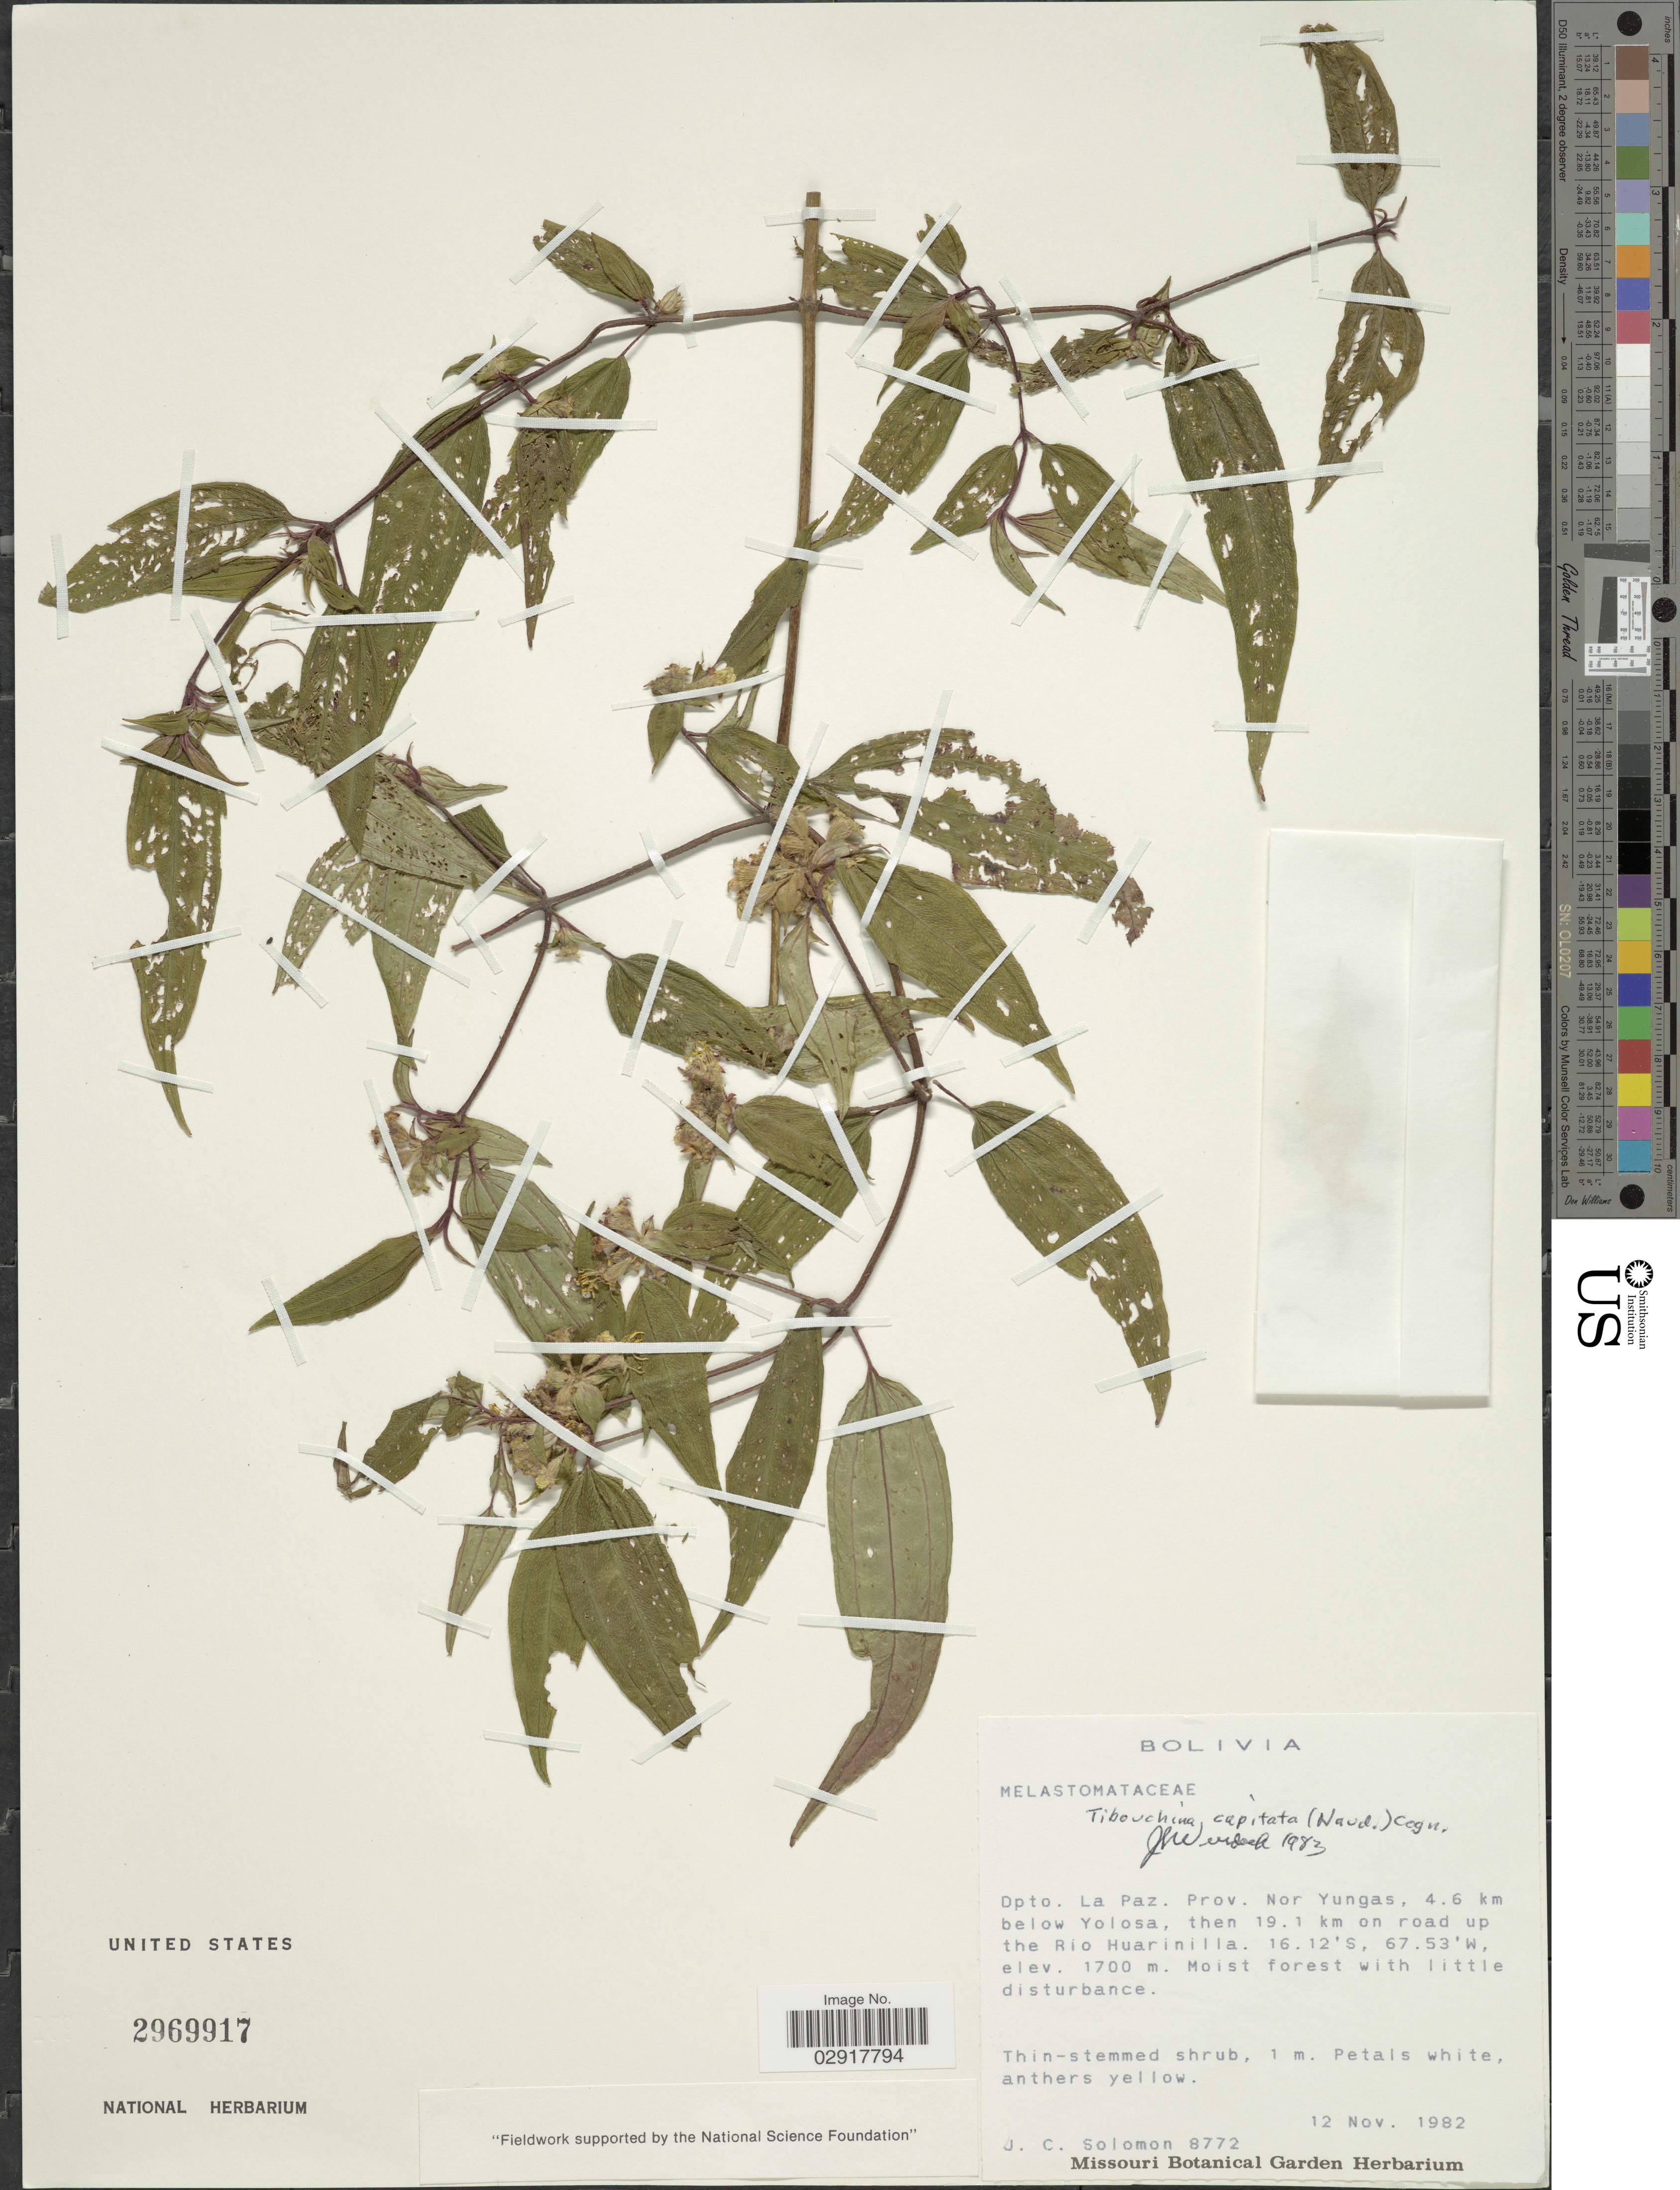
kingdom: Plantae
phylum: Tracheophyta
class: Magnoliopsida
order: Myrtales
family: Melastomataceae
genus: Chaetogastra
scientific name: Chaetogastra capitata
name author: (Naudin) P.J.F. Guim. & Michelang.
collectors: J. C. Solomon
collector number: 8772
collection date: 1982-11-12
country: Bolivia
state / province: La Paz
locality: Dpto. La Paz. Prov. Nor Yungas, 4.6 km below Yolosa, then 19.1 km on road up the Rio Huarinilla.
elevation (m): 1700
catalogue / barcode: US 2969917